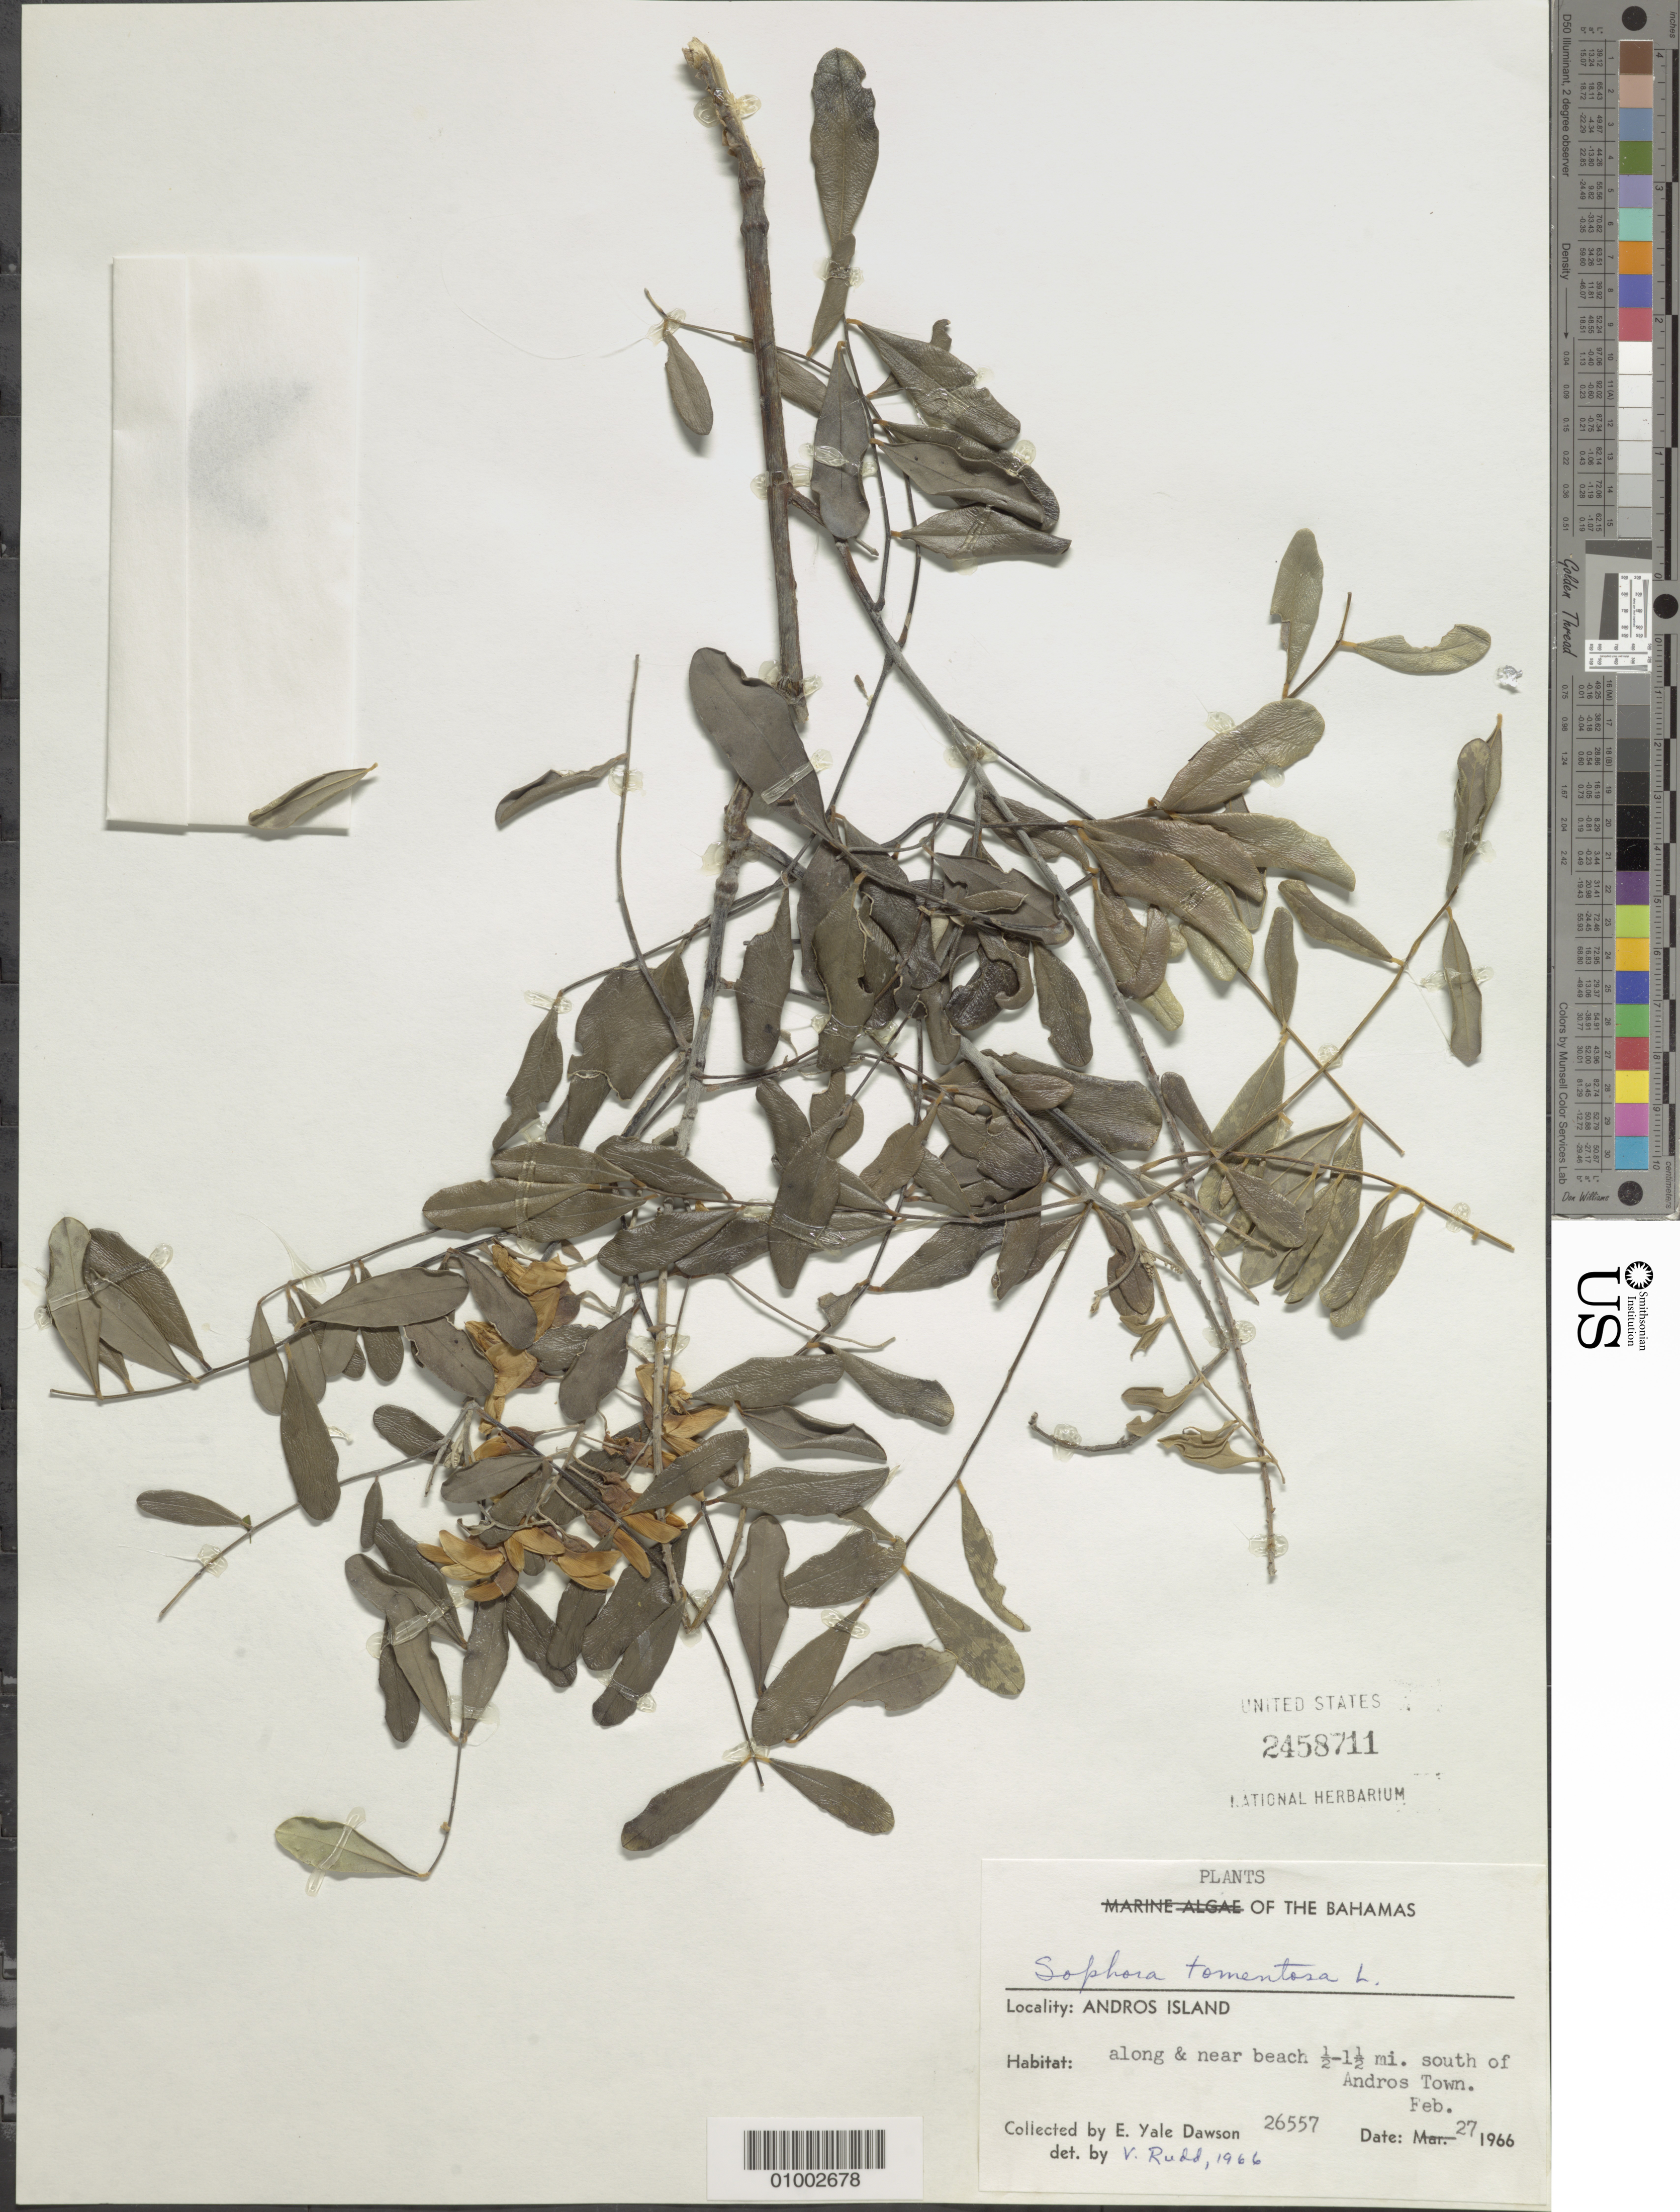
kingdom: Plantae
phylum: Tracheophyta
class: Magnoliopsida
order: Fabales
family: Fabaceae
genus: Sophora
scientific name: Sophora tomentosa var. truncata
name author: Torr. & A. Gray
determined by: Strong, Mark T., (BOT), Smithsonian Institution - National Museum of Natural History (UNITED STATES)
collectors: E. Y. Dawson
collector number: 26557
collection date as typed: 27 Feb 1966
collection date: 1966-02-27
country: Bahamas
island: Andros I.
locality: along and near beach 0.5 to 1.5 mile south of Andros Town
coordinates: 0 N, 0 E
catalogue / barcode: US 2458711